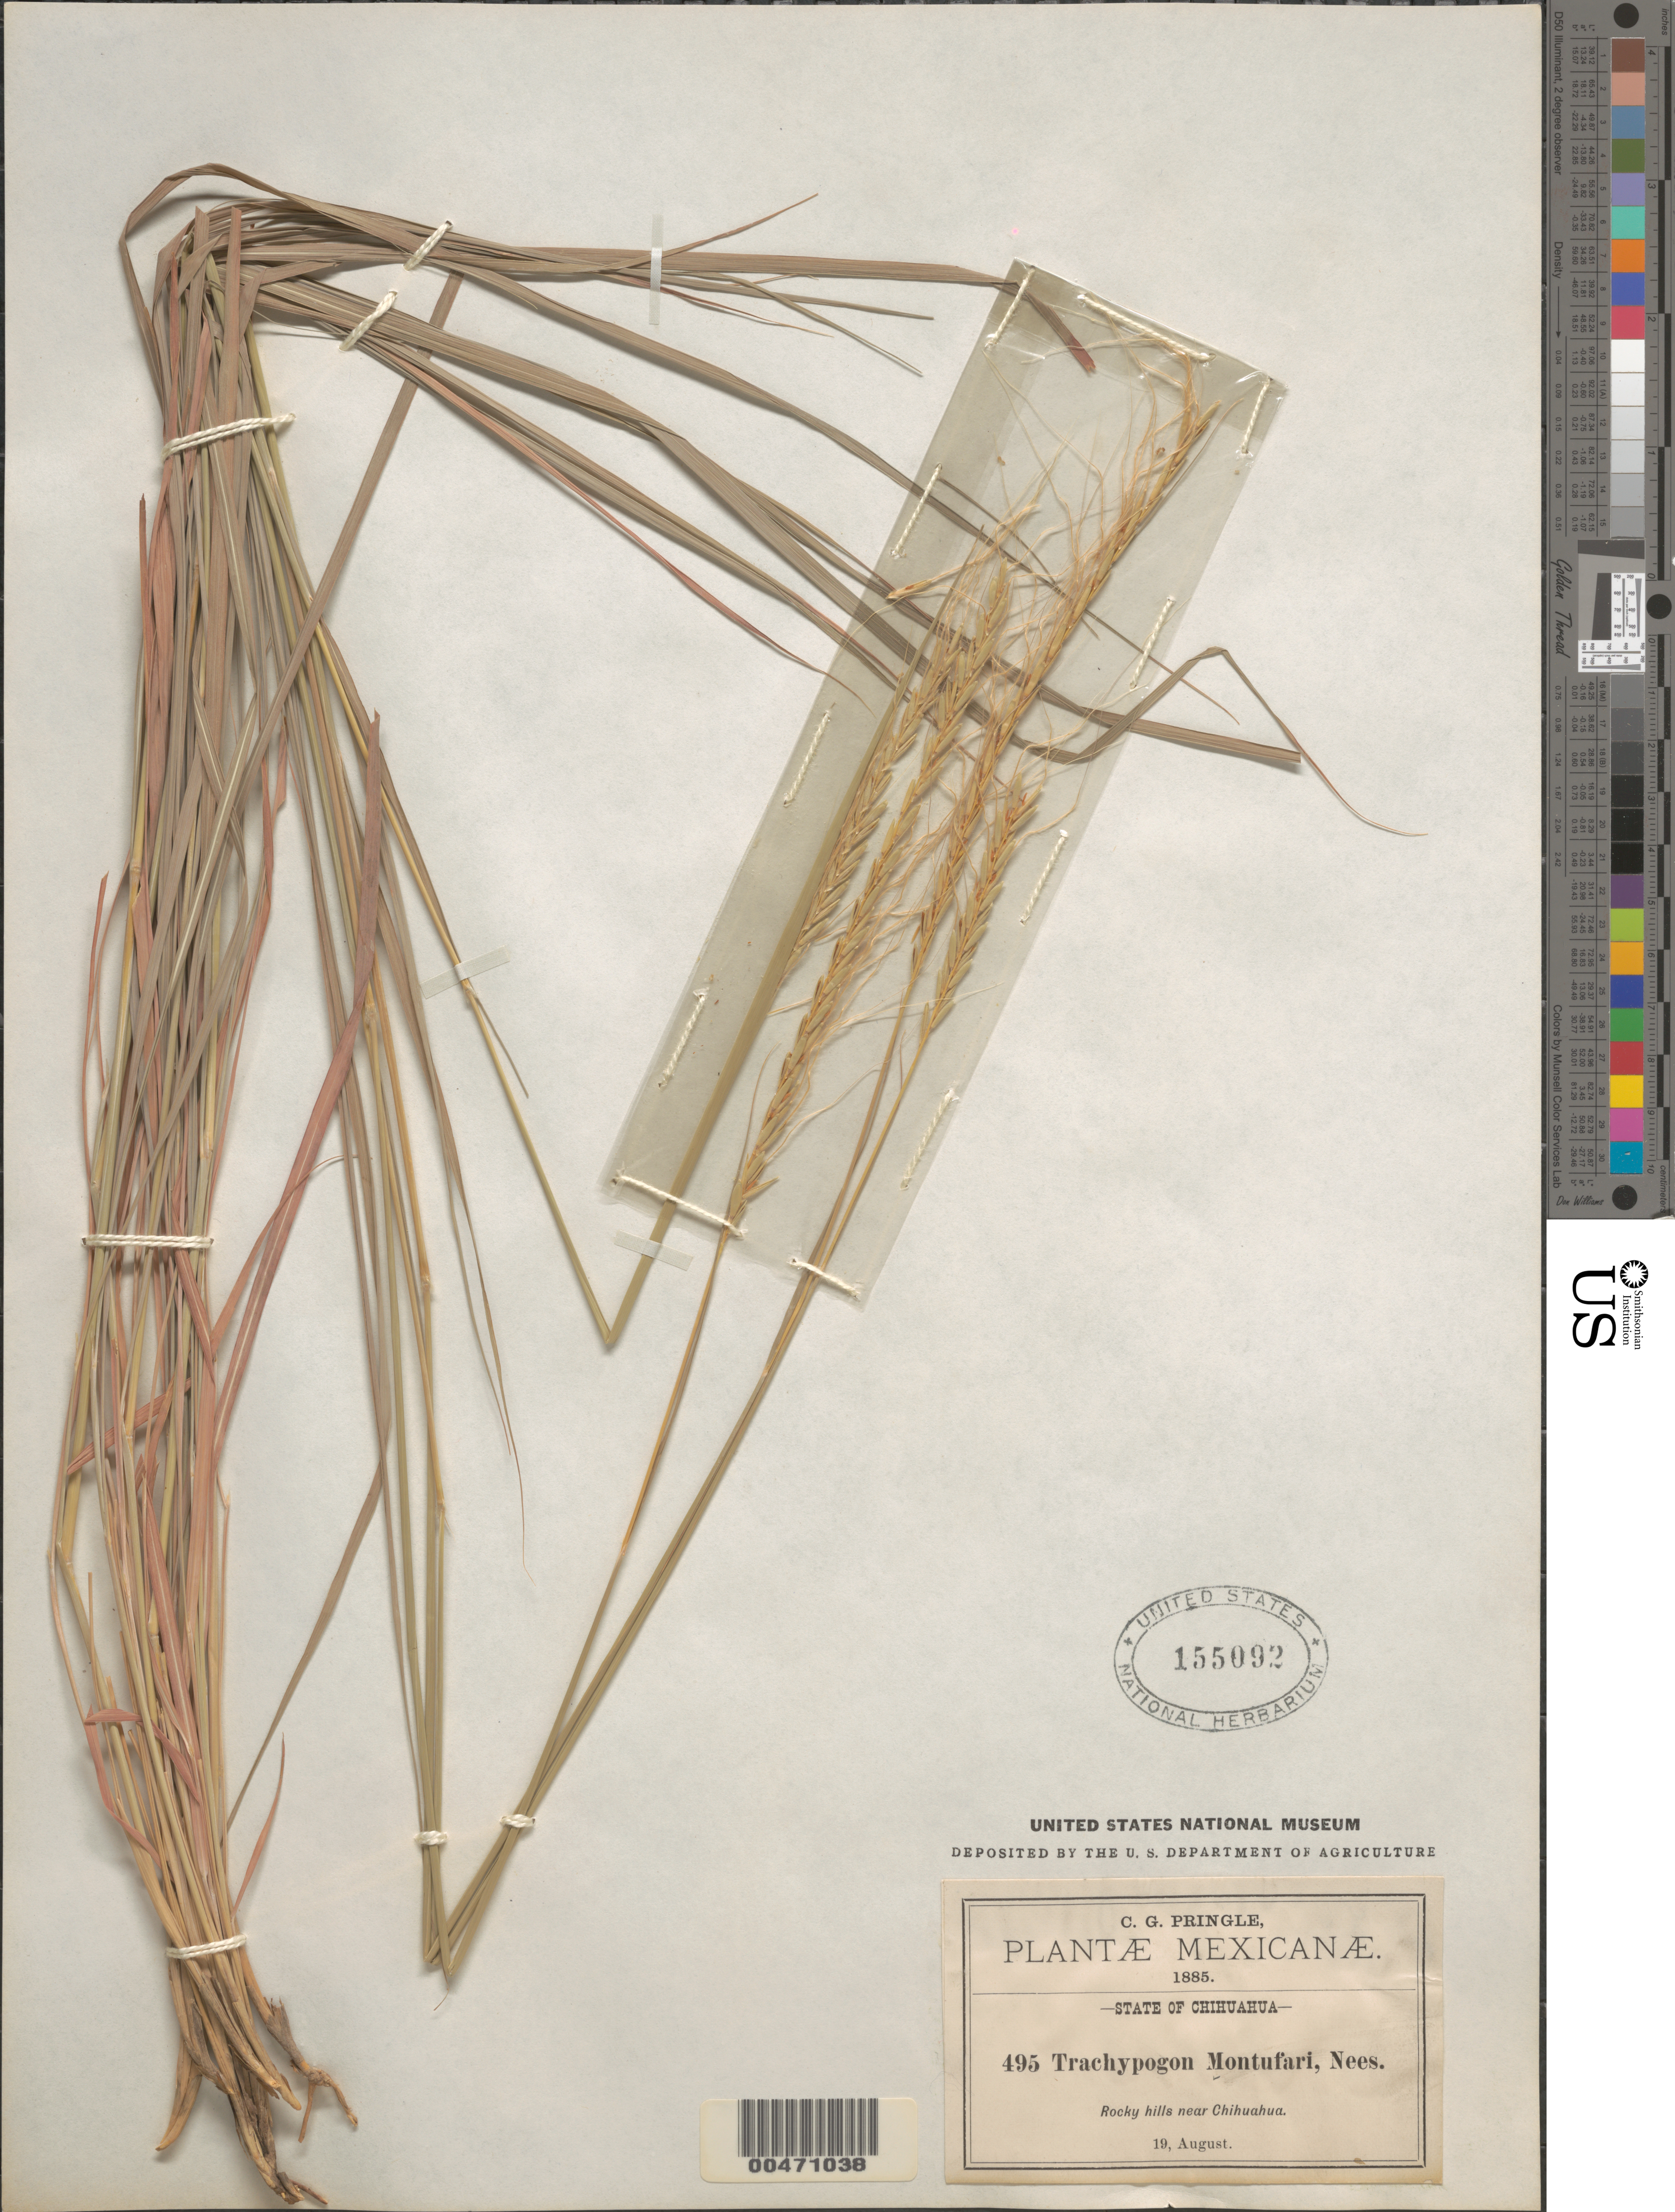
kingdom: Plantae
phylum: Tracheophyta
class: Liliopsida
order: Poales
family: Poaceae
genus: Trachypogon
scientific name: Trachypogon secundus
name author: (J. Presl) Scribn.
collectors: C. G. Pringle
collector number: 495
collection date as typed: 19 Aug 1885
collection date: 1885-08-19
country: Mexico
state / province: Chihuahua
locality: Near Chihuahua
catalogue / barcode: US 155092